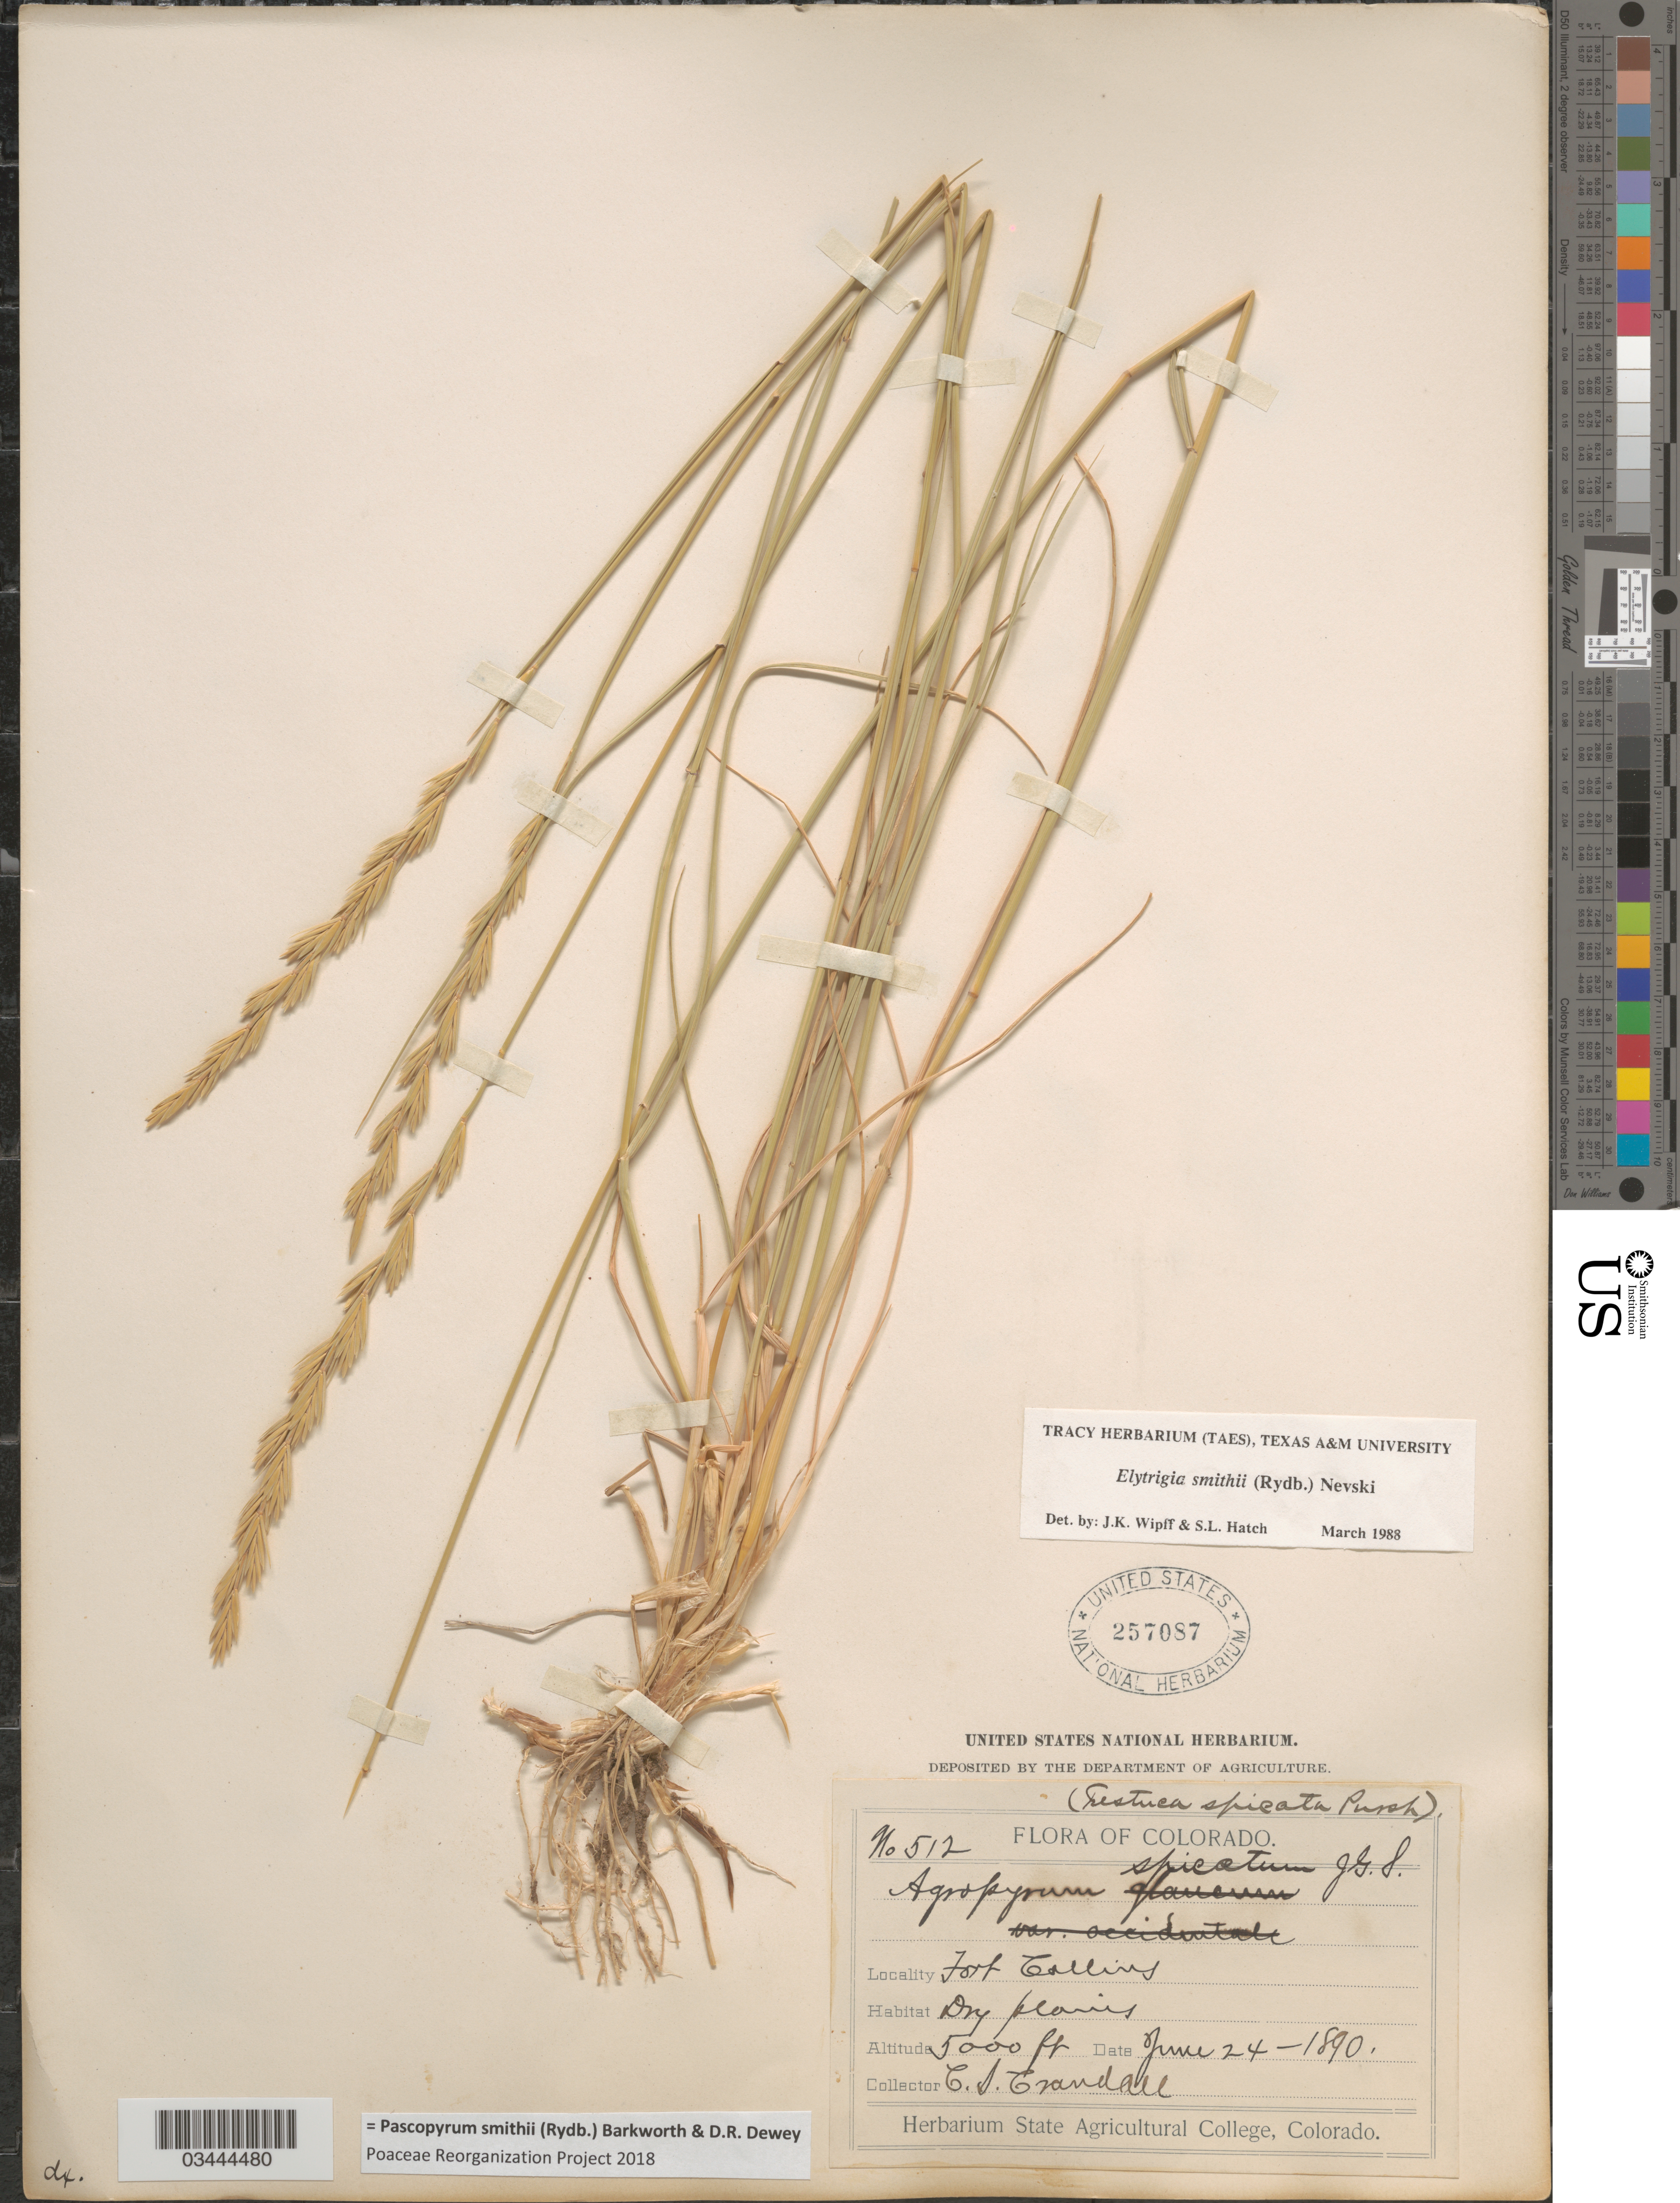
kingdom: Plantae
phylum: Tracheophyta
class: Liliopsida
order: Poales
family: Poaceae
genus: Pascopyrum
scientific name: Pascopyrum smithii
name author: (Rydb.) Barkworth & Dewey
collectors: C. Crandall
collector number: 512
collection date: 1890-06-24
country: United States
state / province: Colorado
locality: Fort Collins. Dry plains.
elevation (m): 1524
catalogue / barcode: US 257087